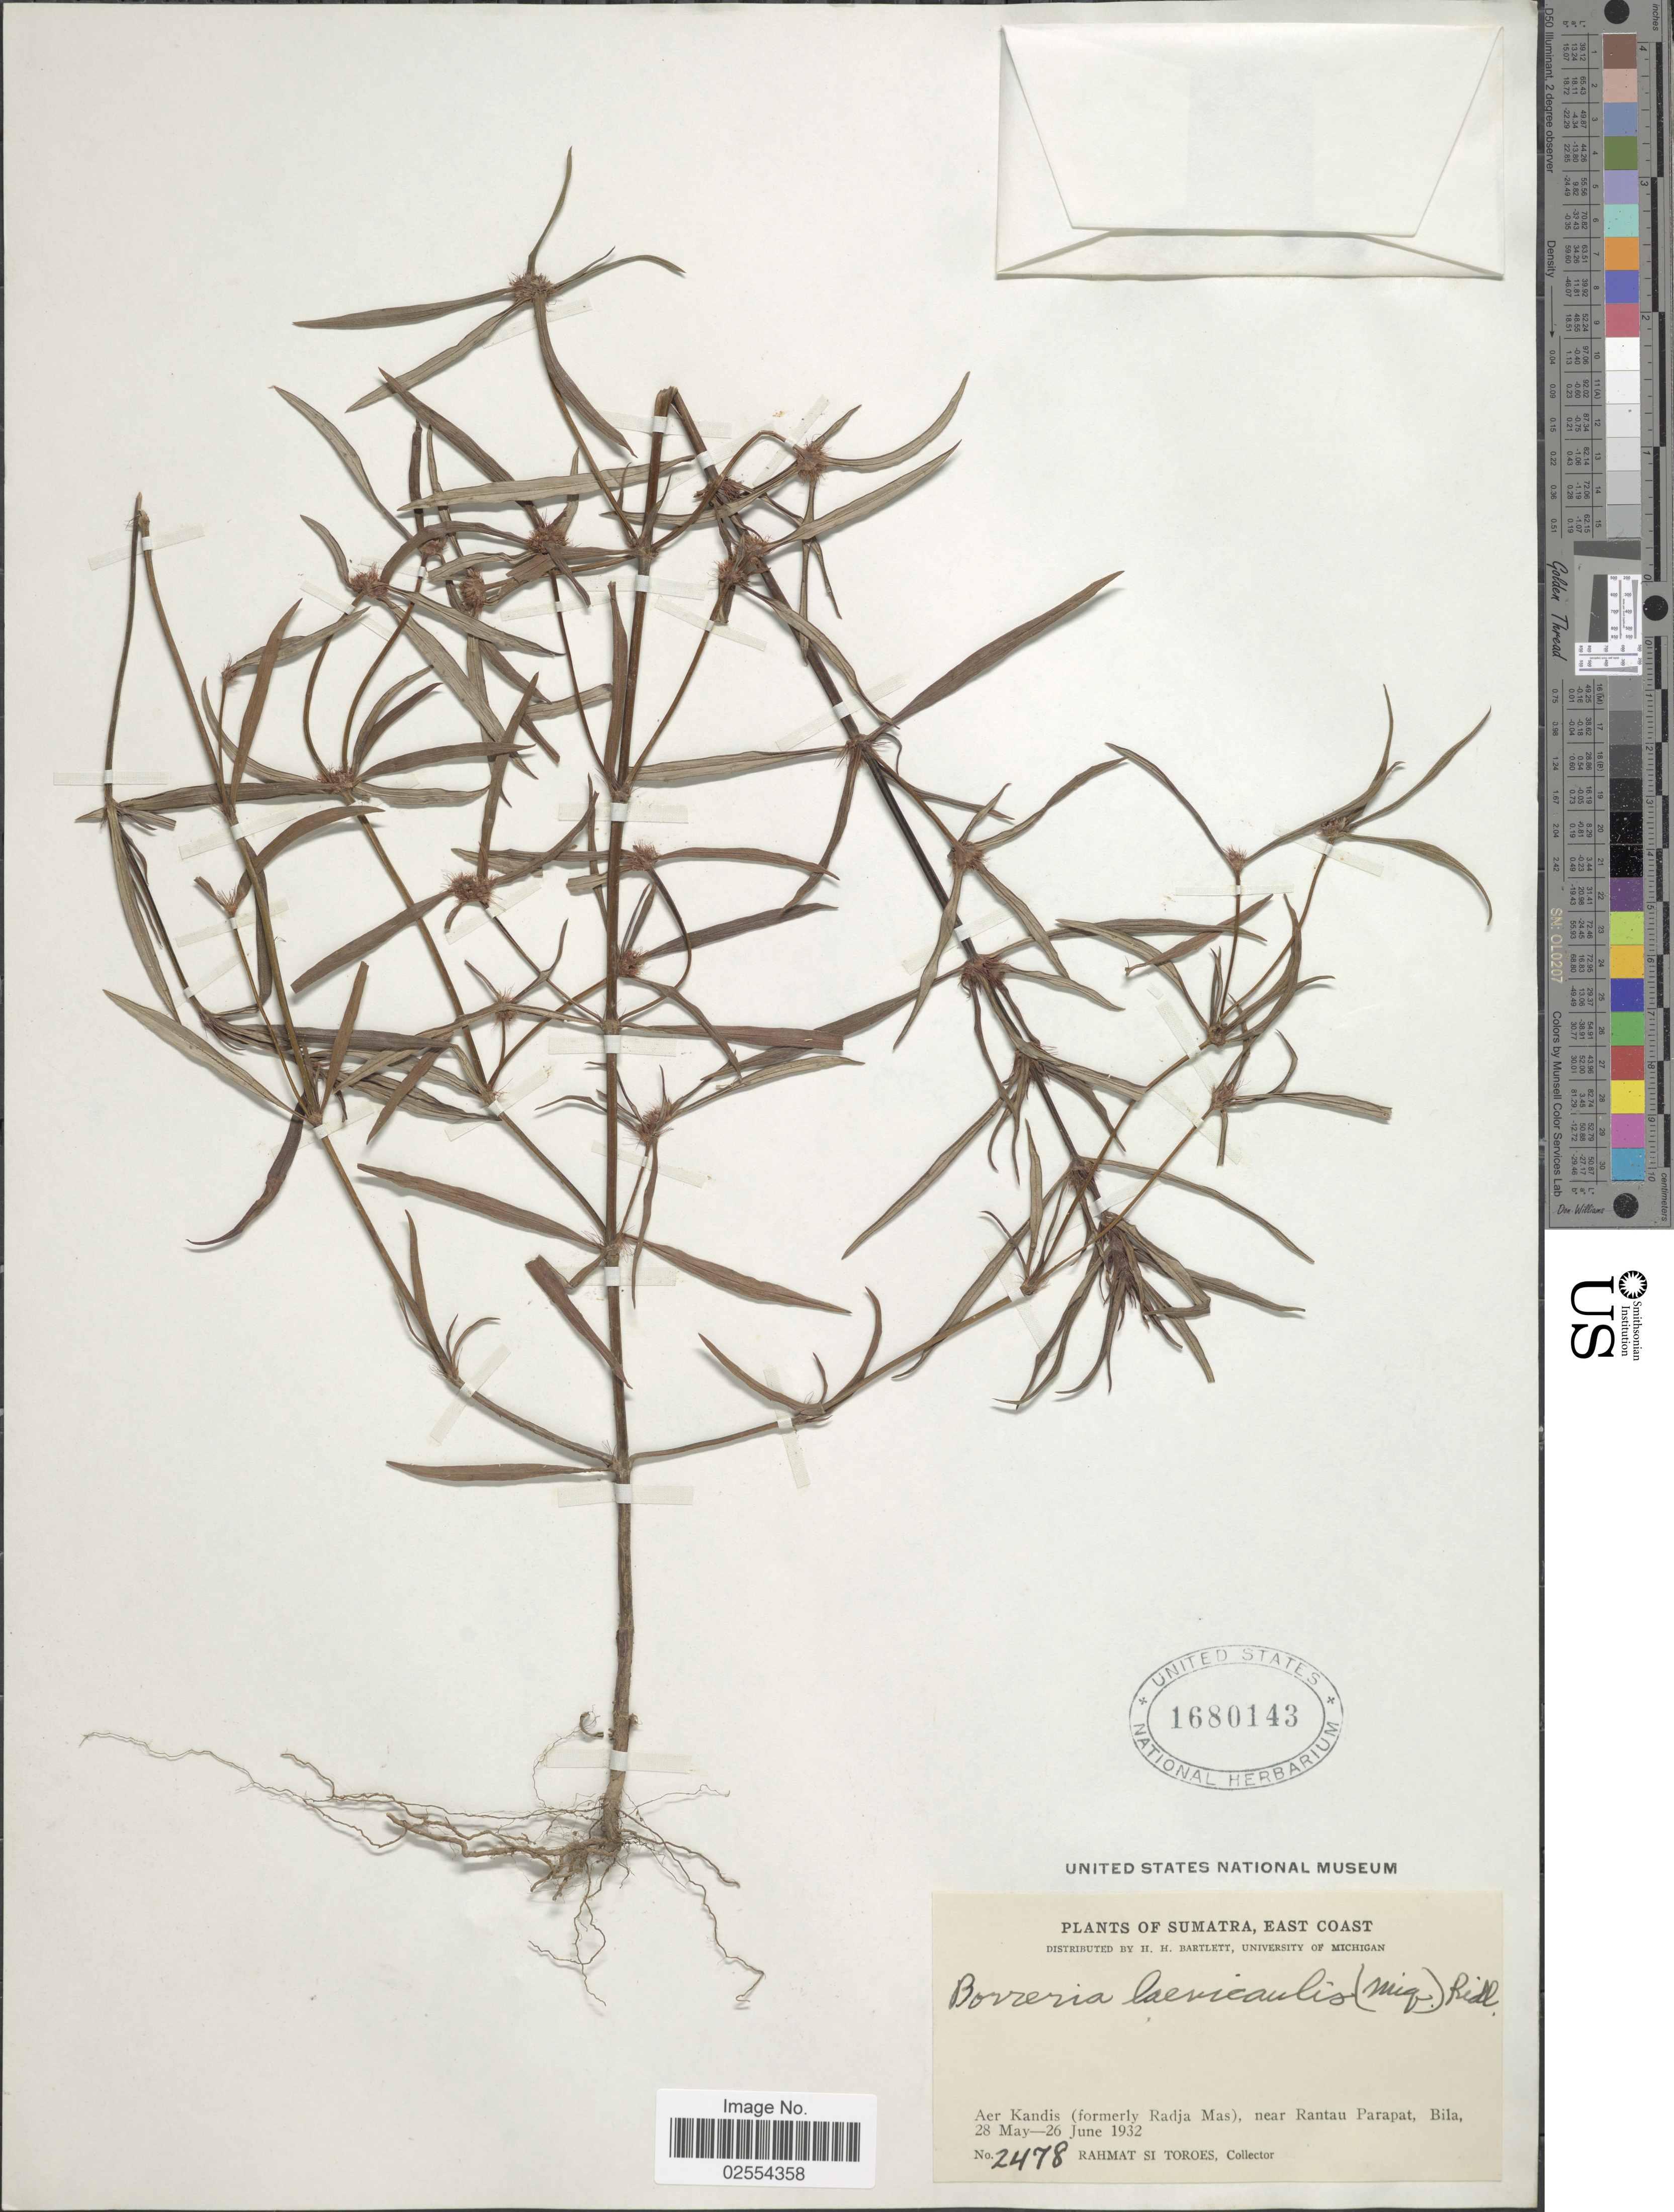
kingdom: Plantae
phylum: Tracheophyta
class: Magnoliopsida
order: Gentianales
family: Rubiaceae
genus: Spermacoce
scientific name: Spermacoce laevicaulis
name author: Miq.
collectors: Rahmat Si Boeea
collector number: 2478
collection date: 1932-05-28/1932-06-26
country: Indonesia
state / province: Sumatra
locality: East Coast, Aer Kandis (formerly Radja Mas), near Rantau Parapat, Bila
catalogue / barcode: US 1680143